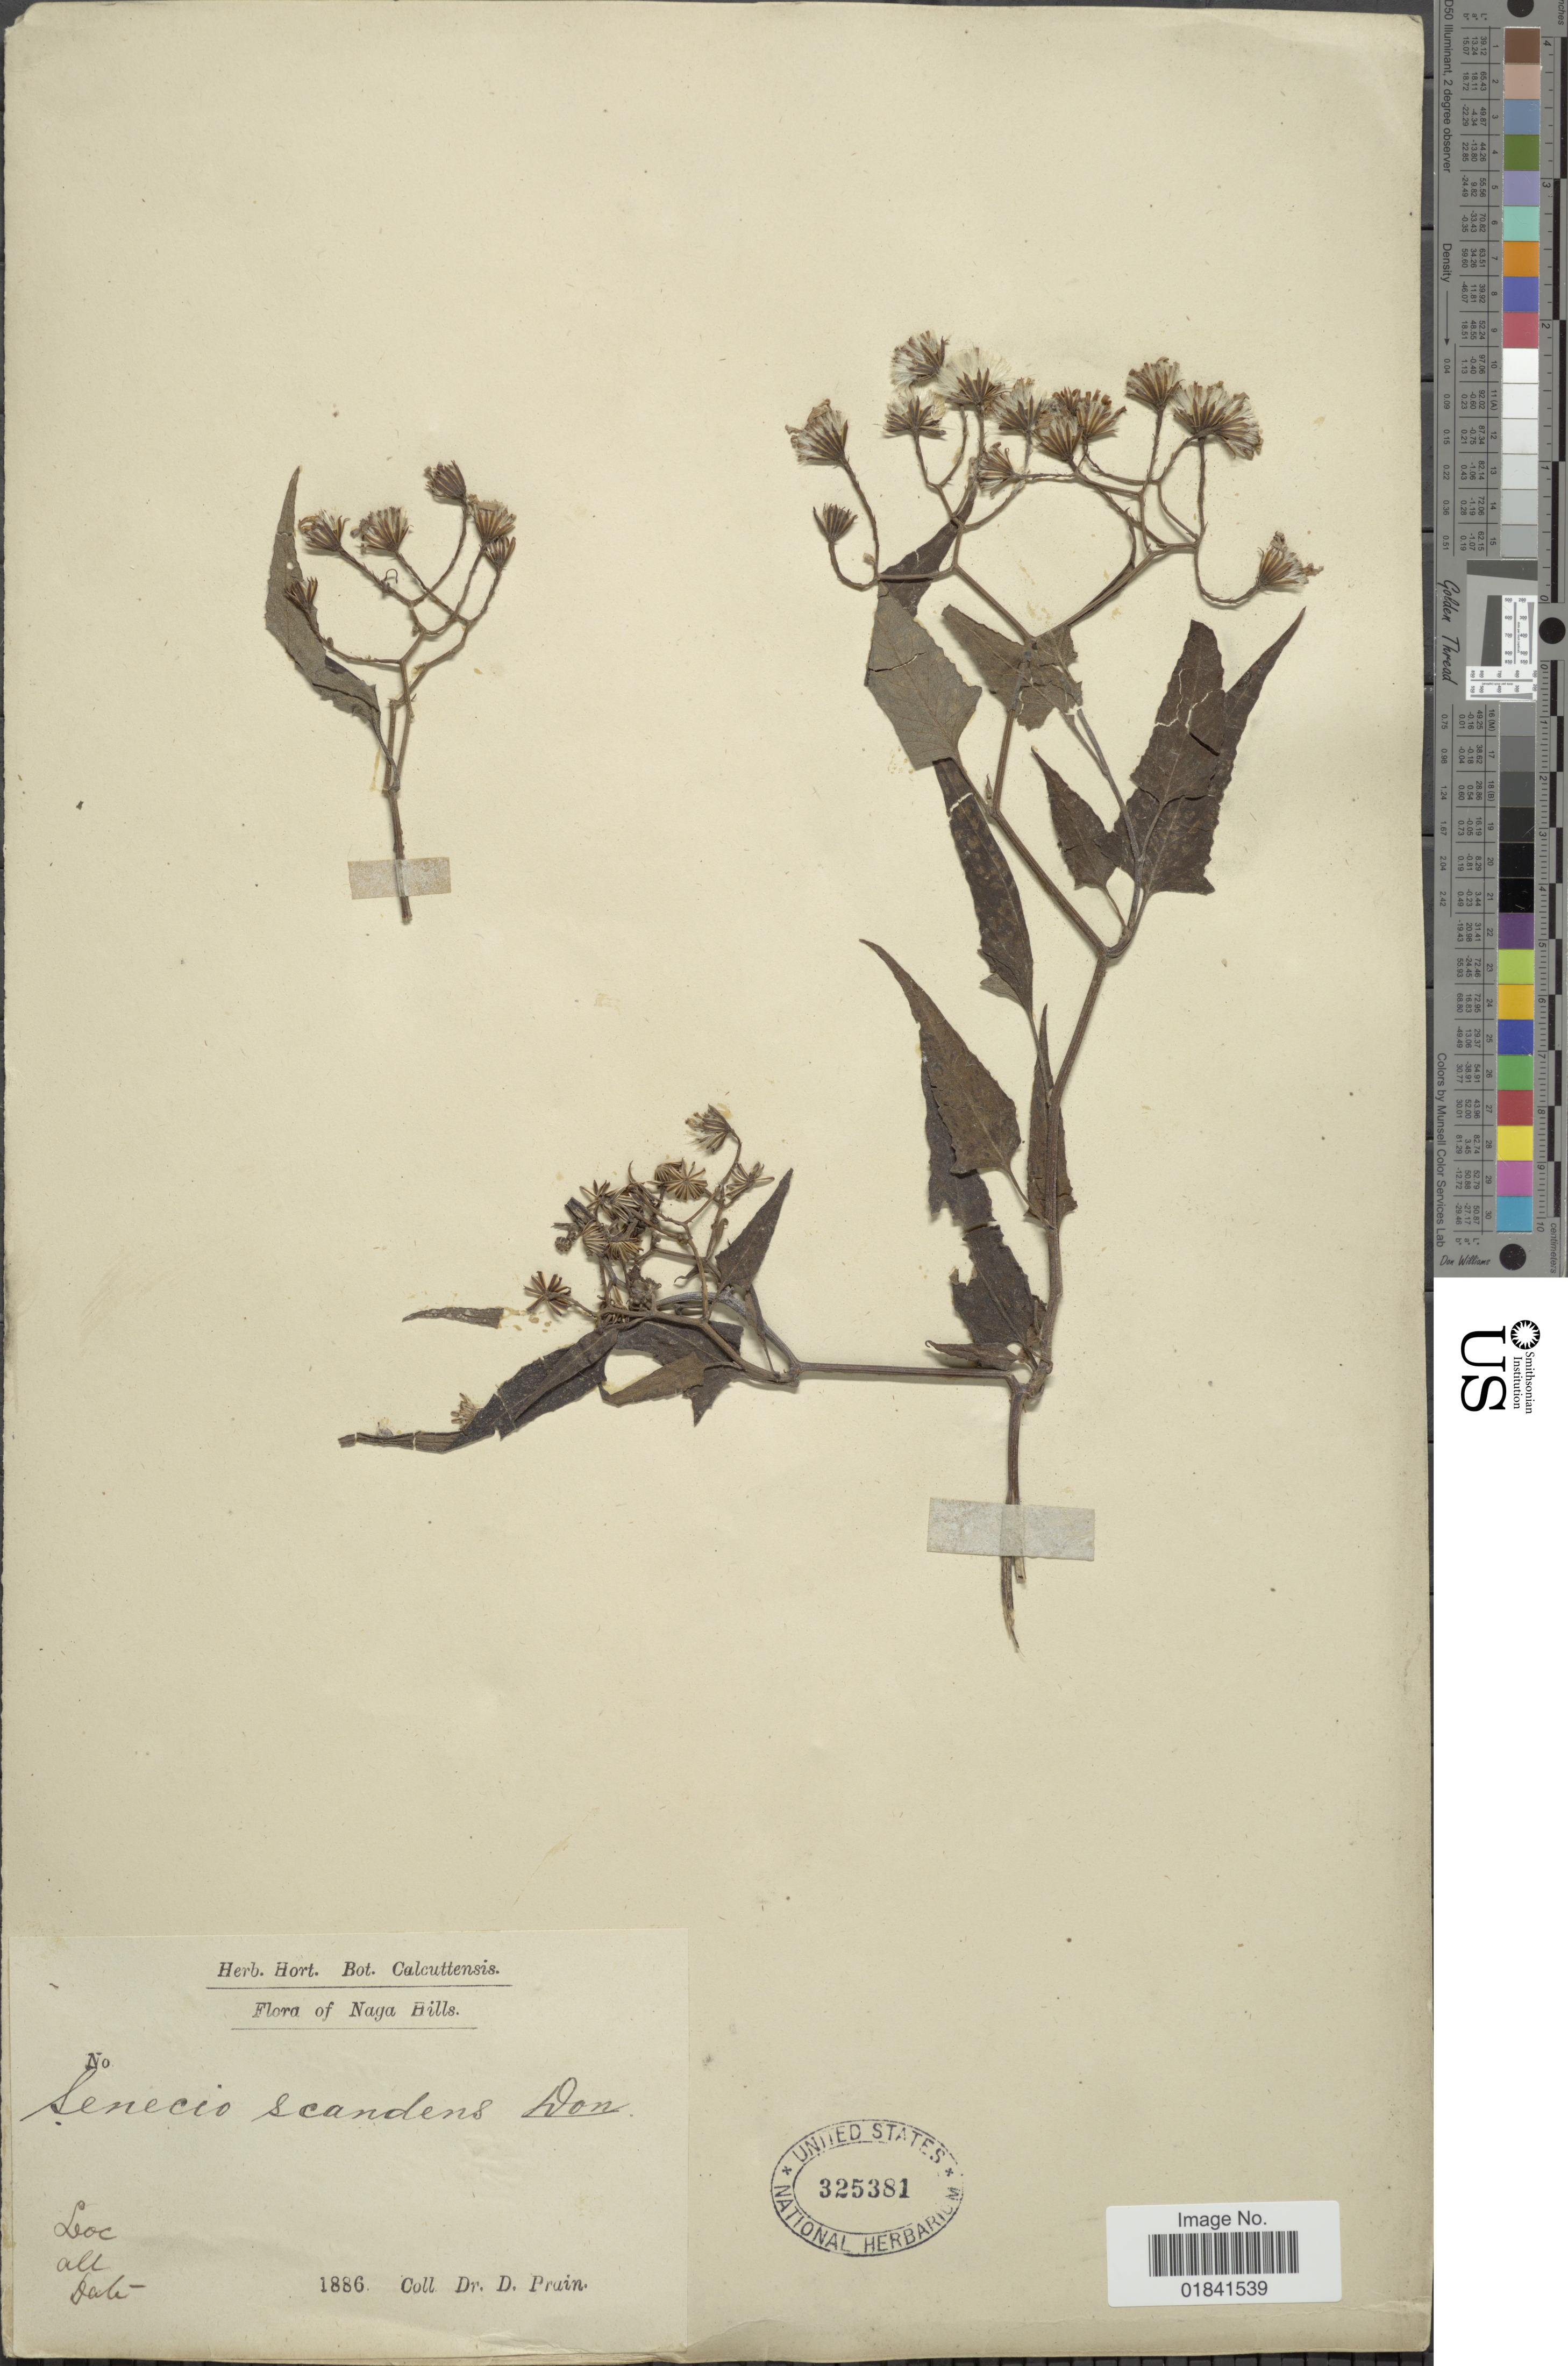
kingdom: Plantae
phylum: Tracheophyta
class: Magnoliopsida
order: Asterales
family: Asteraceae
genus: Senecio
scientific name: Senecio scandens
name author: Buch.-Ham. ex D. Don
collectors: D. Prain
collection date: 1886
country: India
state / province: Nagaland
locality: Naga Hills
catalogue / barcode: US 325381